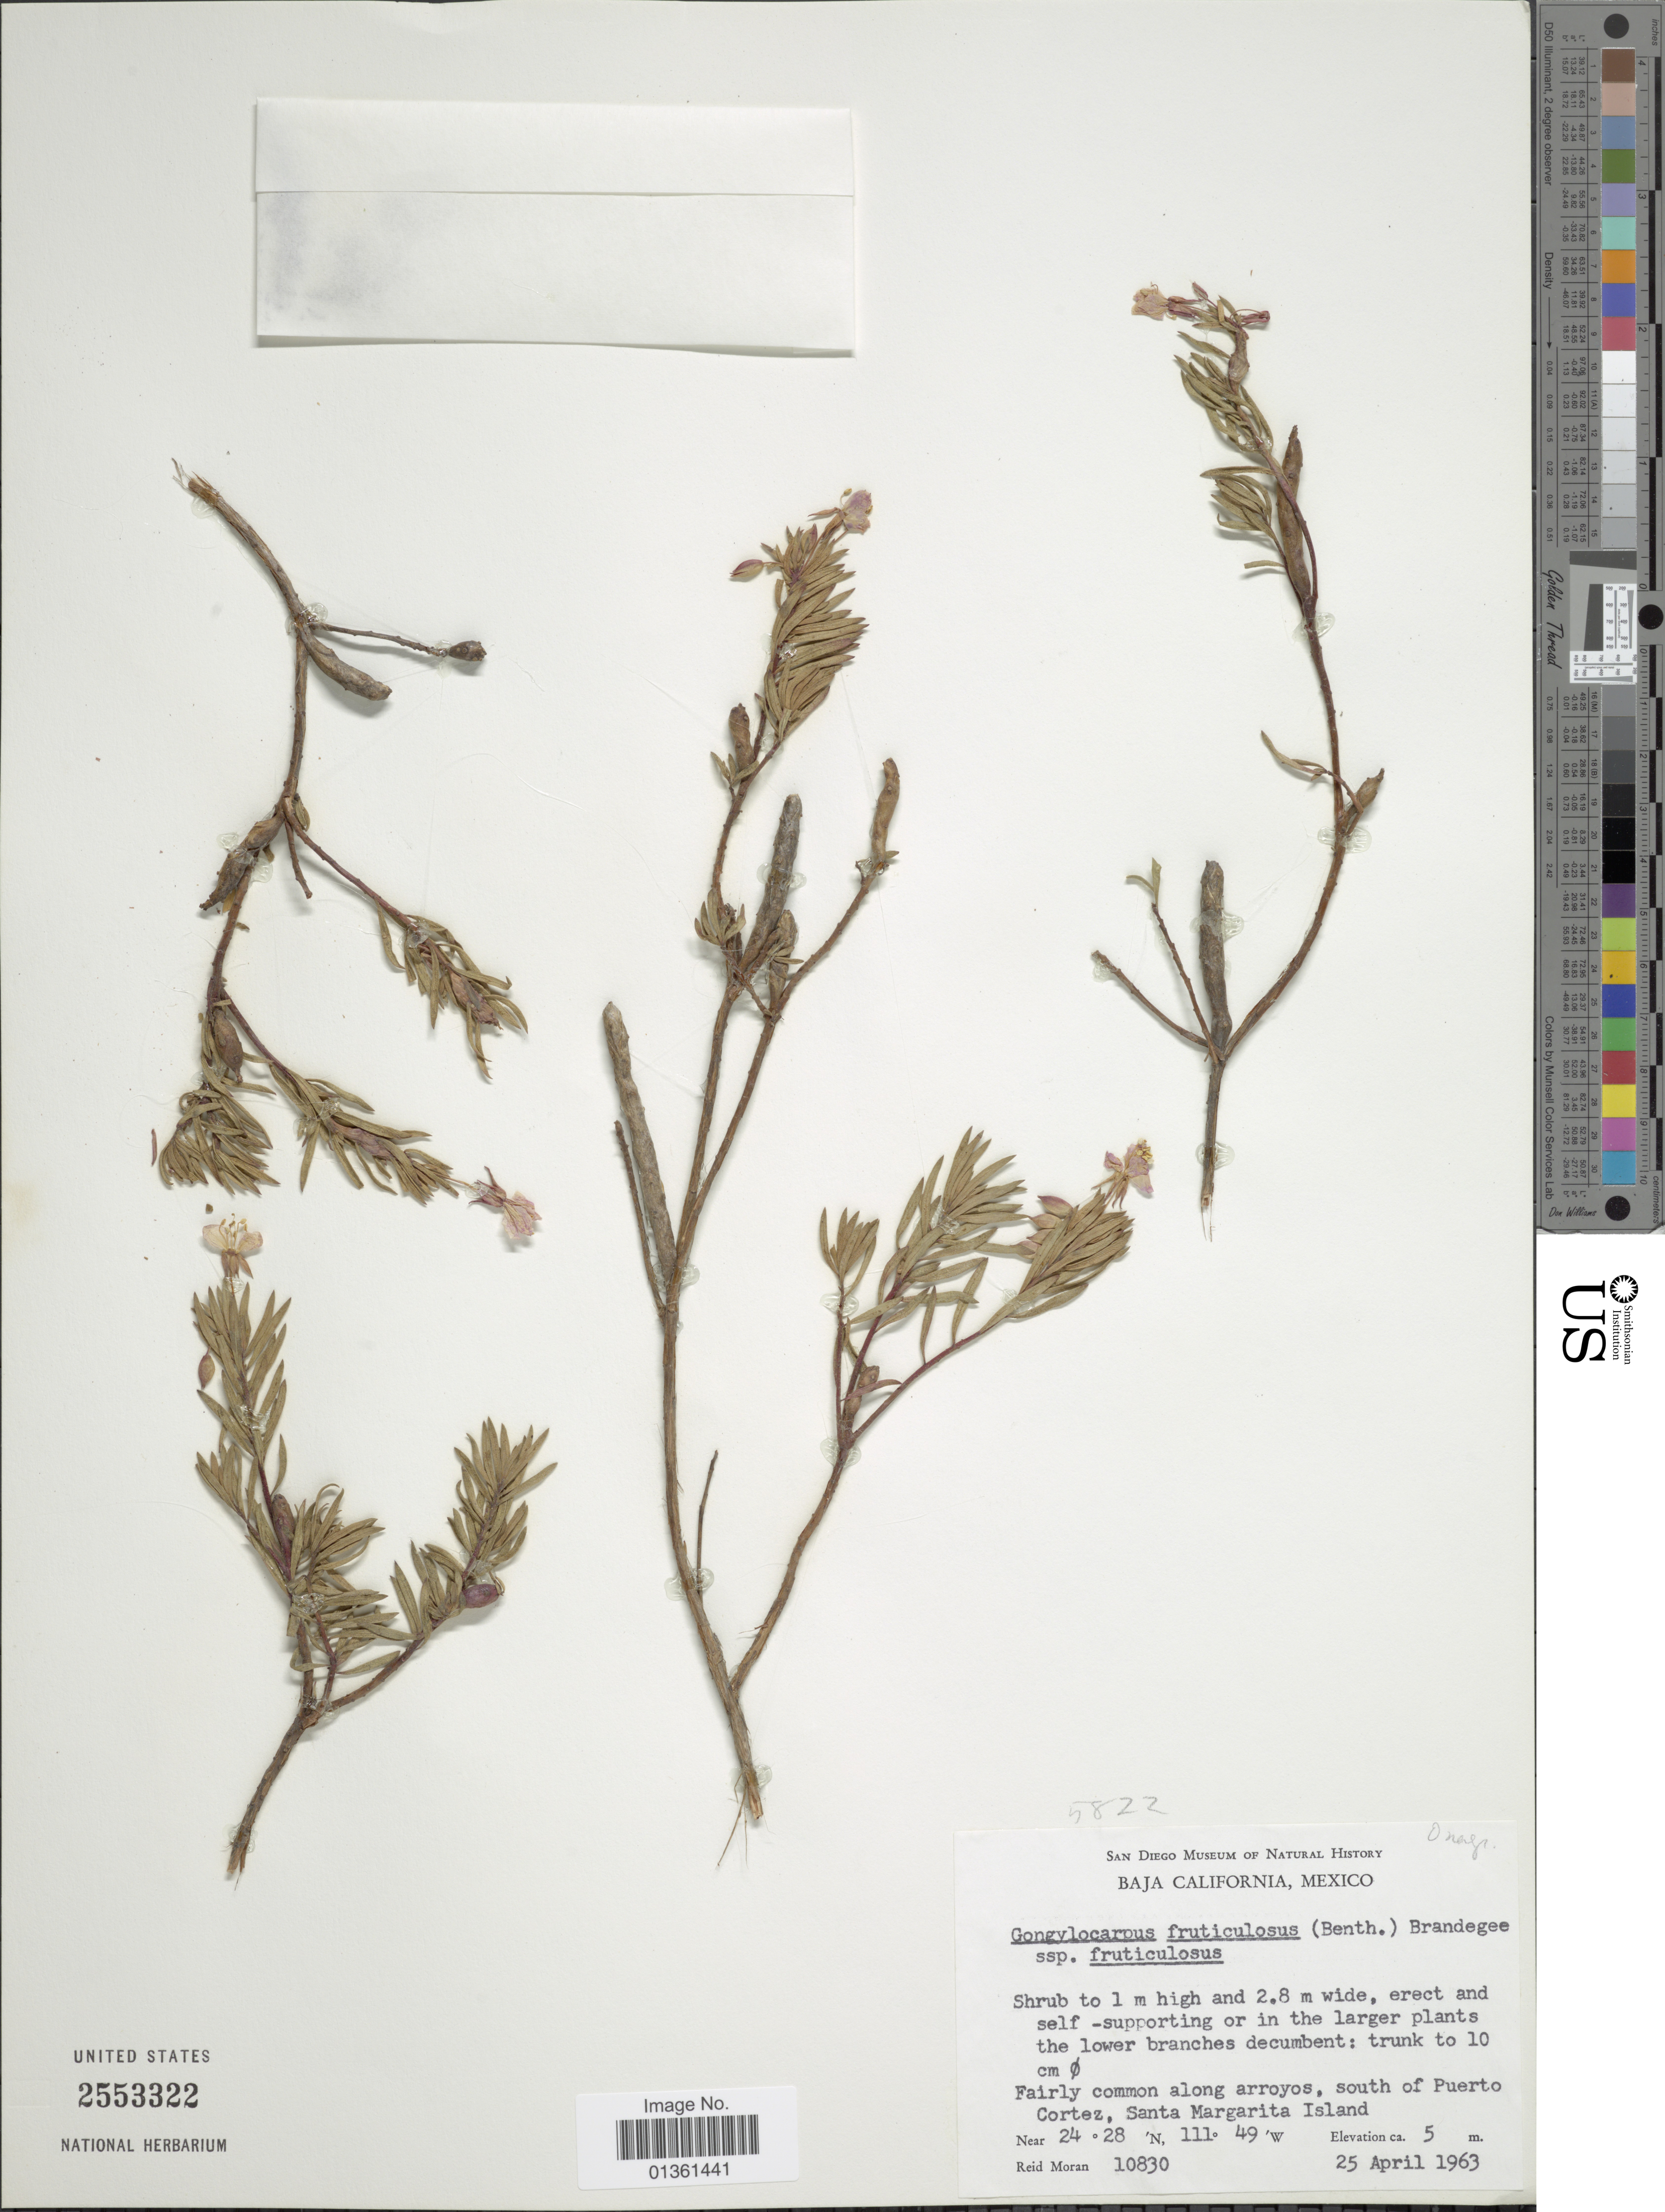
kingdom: Plantae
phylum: Tracheophyta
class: Magnoliopsida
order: Myrtales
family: Onagraceae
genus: Gongylocarpus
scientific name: Gongylocarpus fruticulosus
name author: (Benth.) K. Brandegee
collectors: R. V. Moran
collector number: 10830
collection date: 1963-04-25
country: Mexico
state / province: Baja California Sur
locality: Fairly common along arroyos, south of Puerto Cortez, Santa Margarita Island.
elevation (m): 5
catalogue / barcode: US 2553322